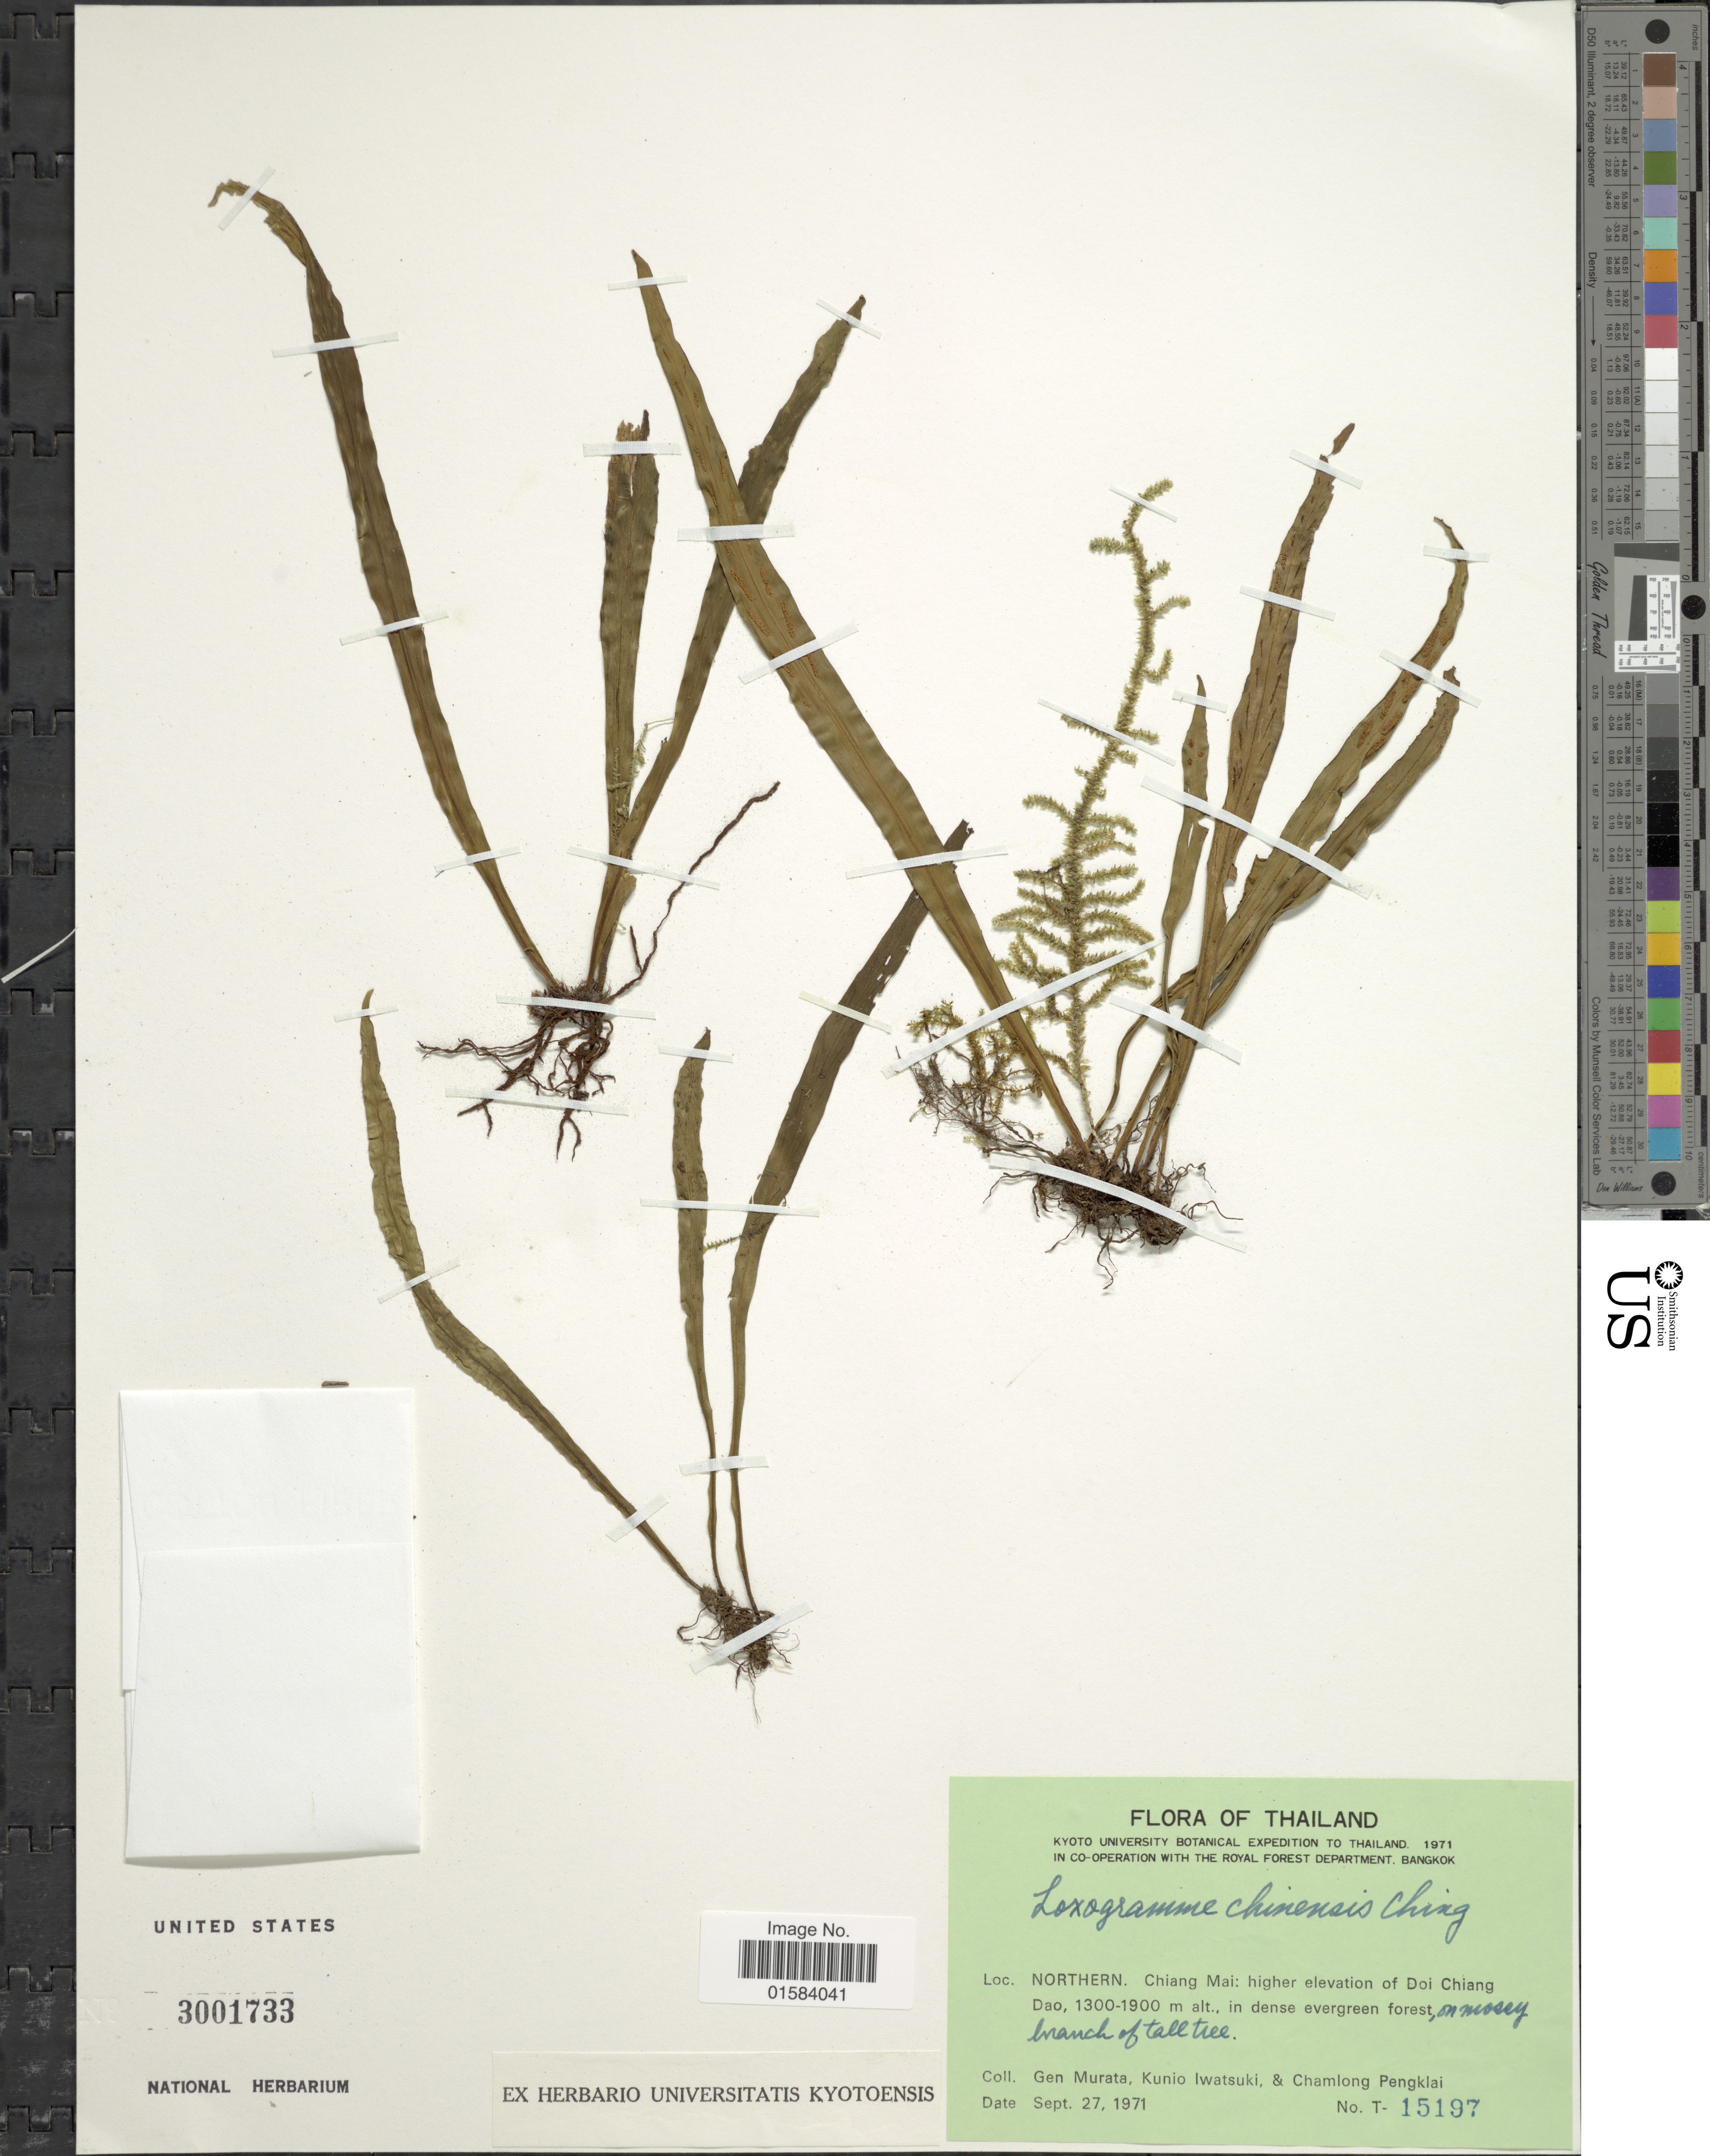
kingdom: Plantae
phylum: Tracheophyta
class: Polypodiopsida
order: Polypodiales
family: Polypodiaceae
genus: Loxogramme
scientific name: Loxogramme chinensis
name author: Ching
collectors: G. Murata, K. Iwatsuki & C. Pengklai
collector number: T-15197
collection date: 1971-09-27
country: Thailand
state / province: Chiang Mai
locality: Northern. Chiang Mai: higher elevation of Doi Chiang Dao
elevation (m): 1300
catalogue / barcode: US 3001733